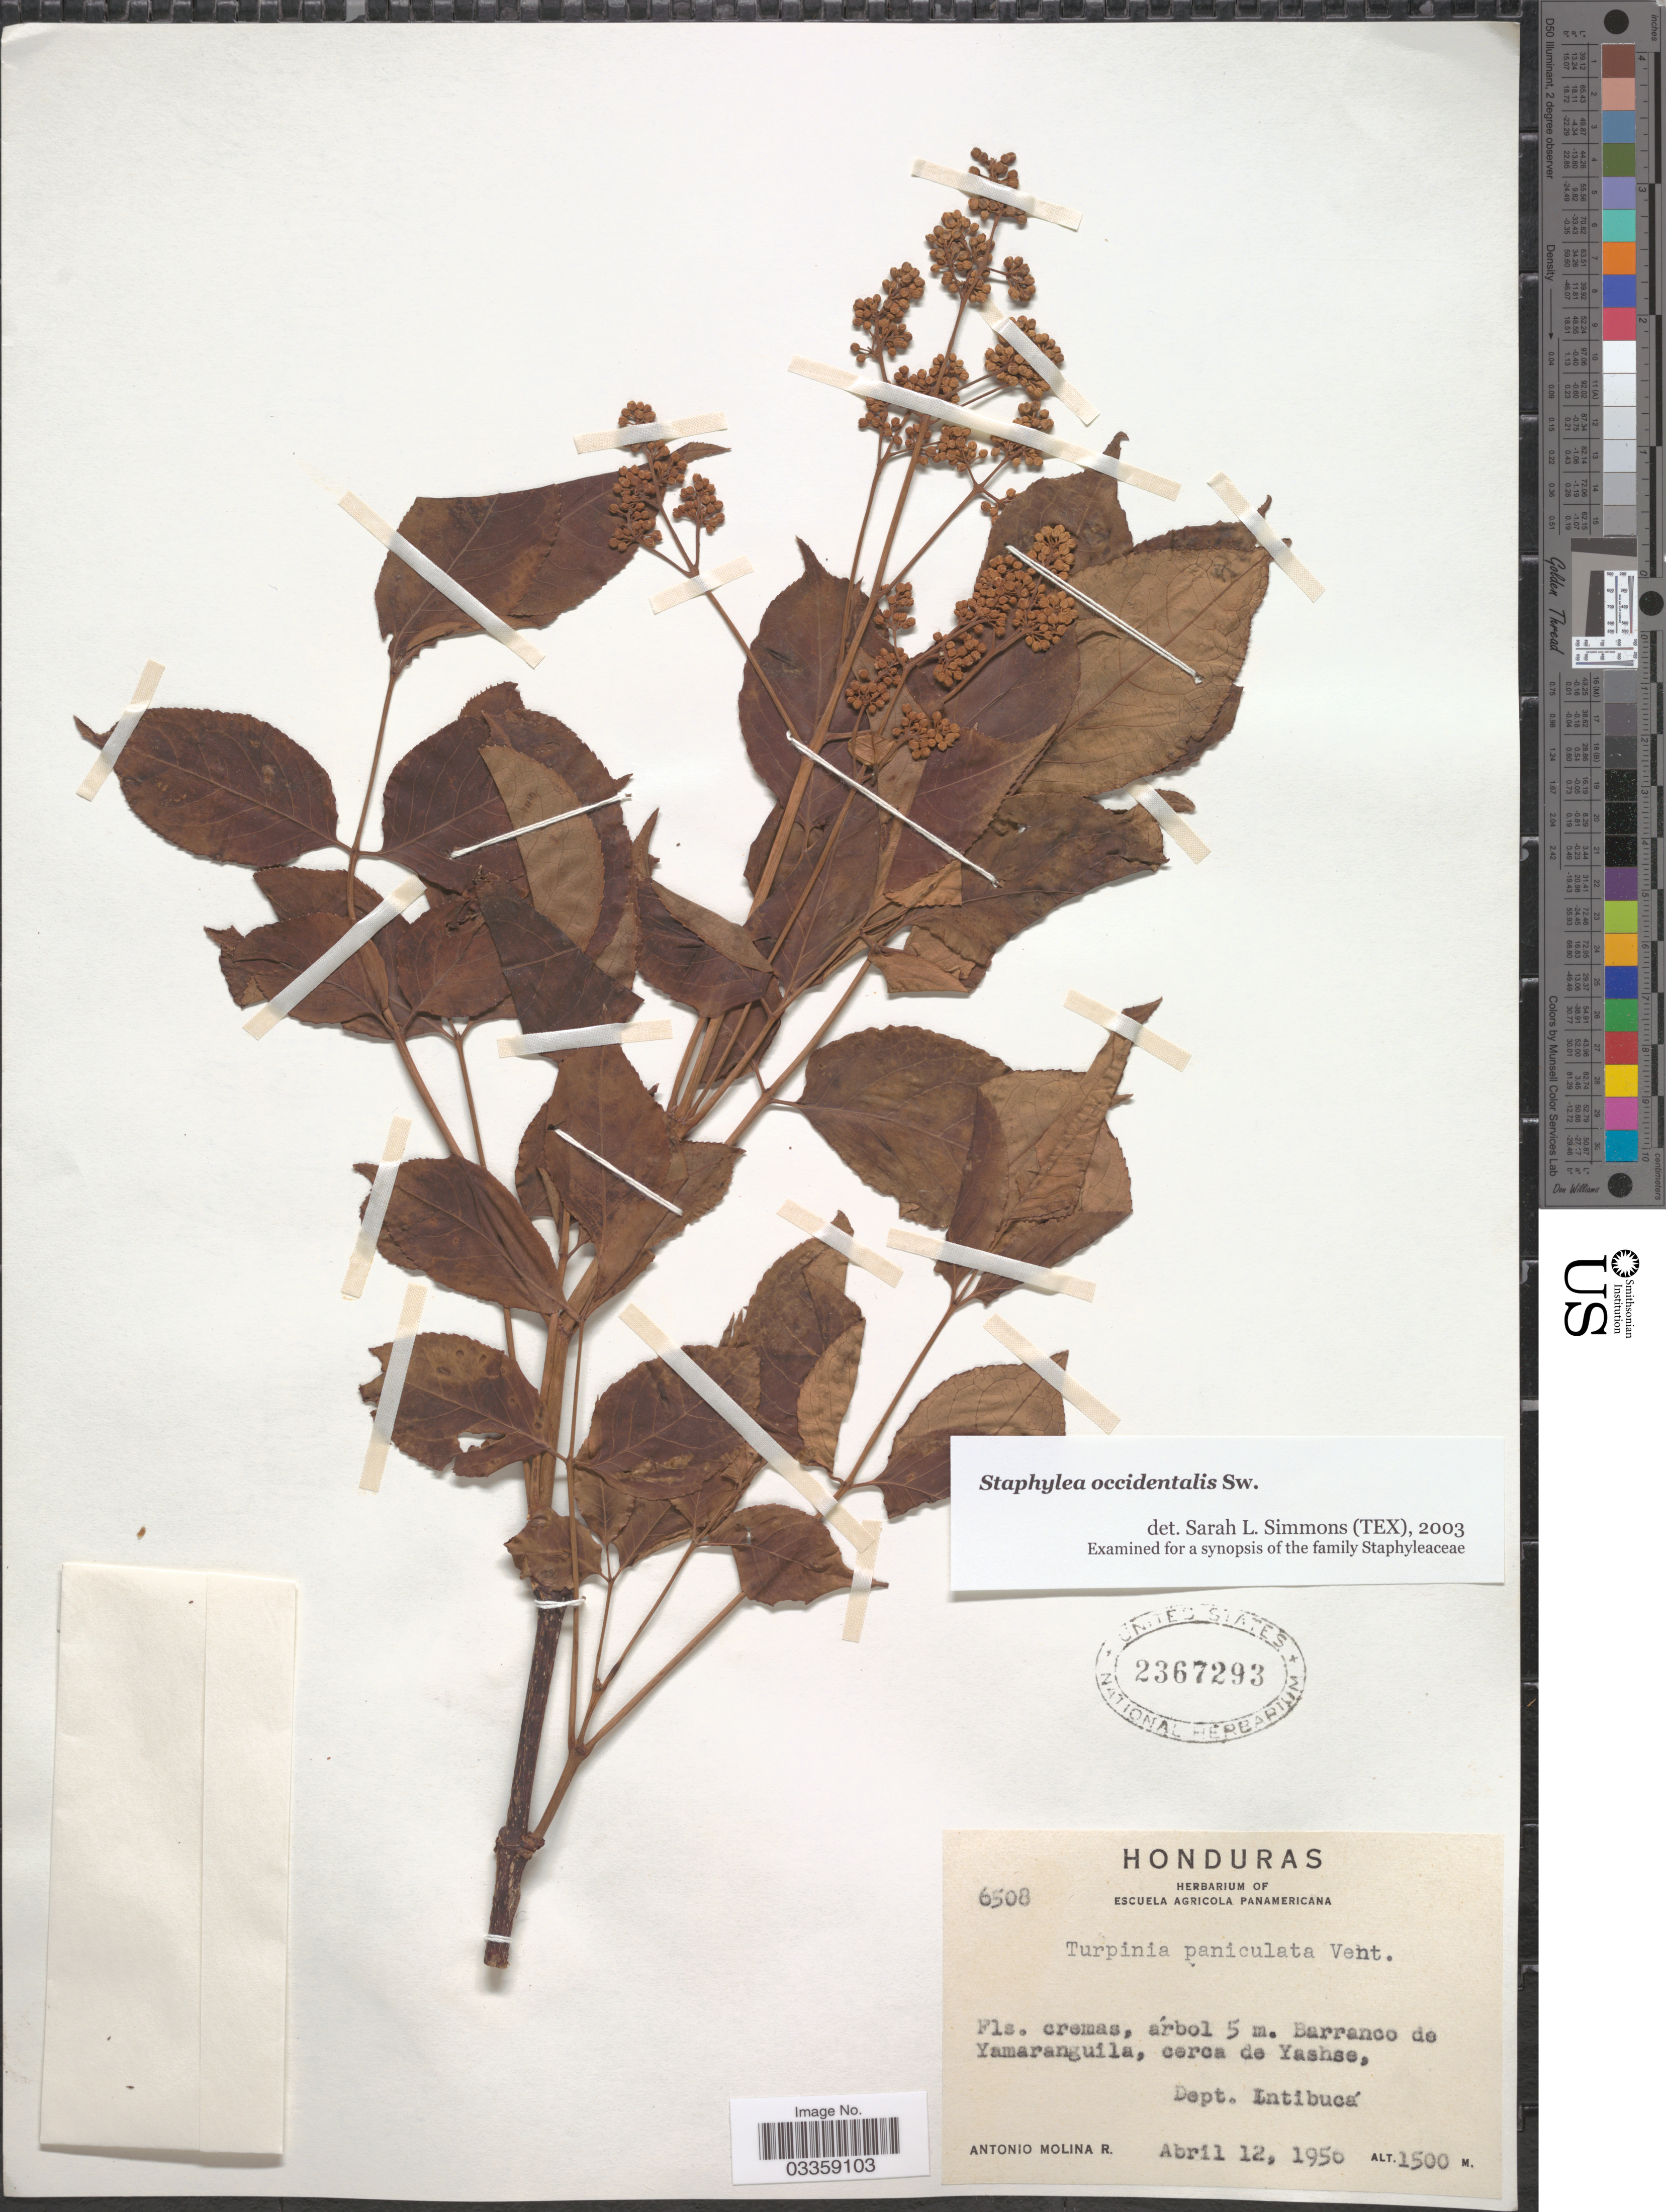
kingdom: Plantae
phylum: Tracheophyta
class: Magnoliopsida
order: Crossosomatales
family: Staphyleaceae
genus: Turpinia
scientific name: Turpinia occidentalis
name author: (Sw.) G. Don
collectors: A. Molina R.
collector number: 6508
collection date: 1950-04-12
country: Honduras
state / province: Intibuca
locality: Barranco Yamaranguila, cerca de Yashe, Dept. Intibucá.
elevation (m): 1500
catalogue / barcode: US 2367293